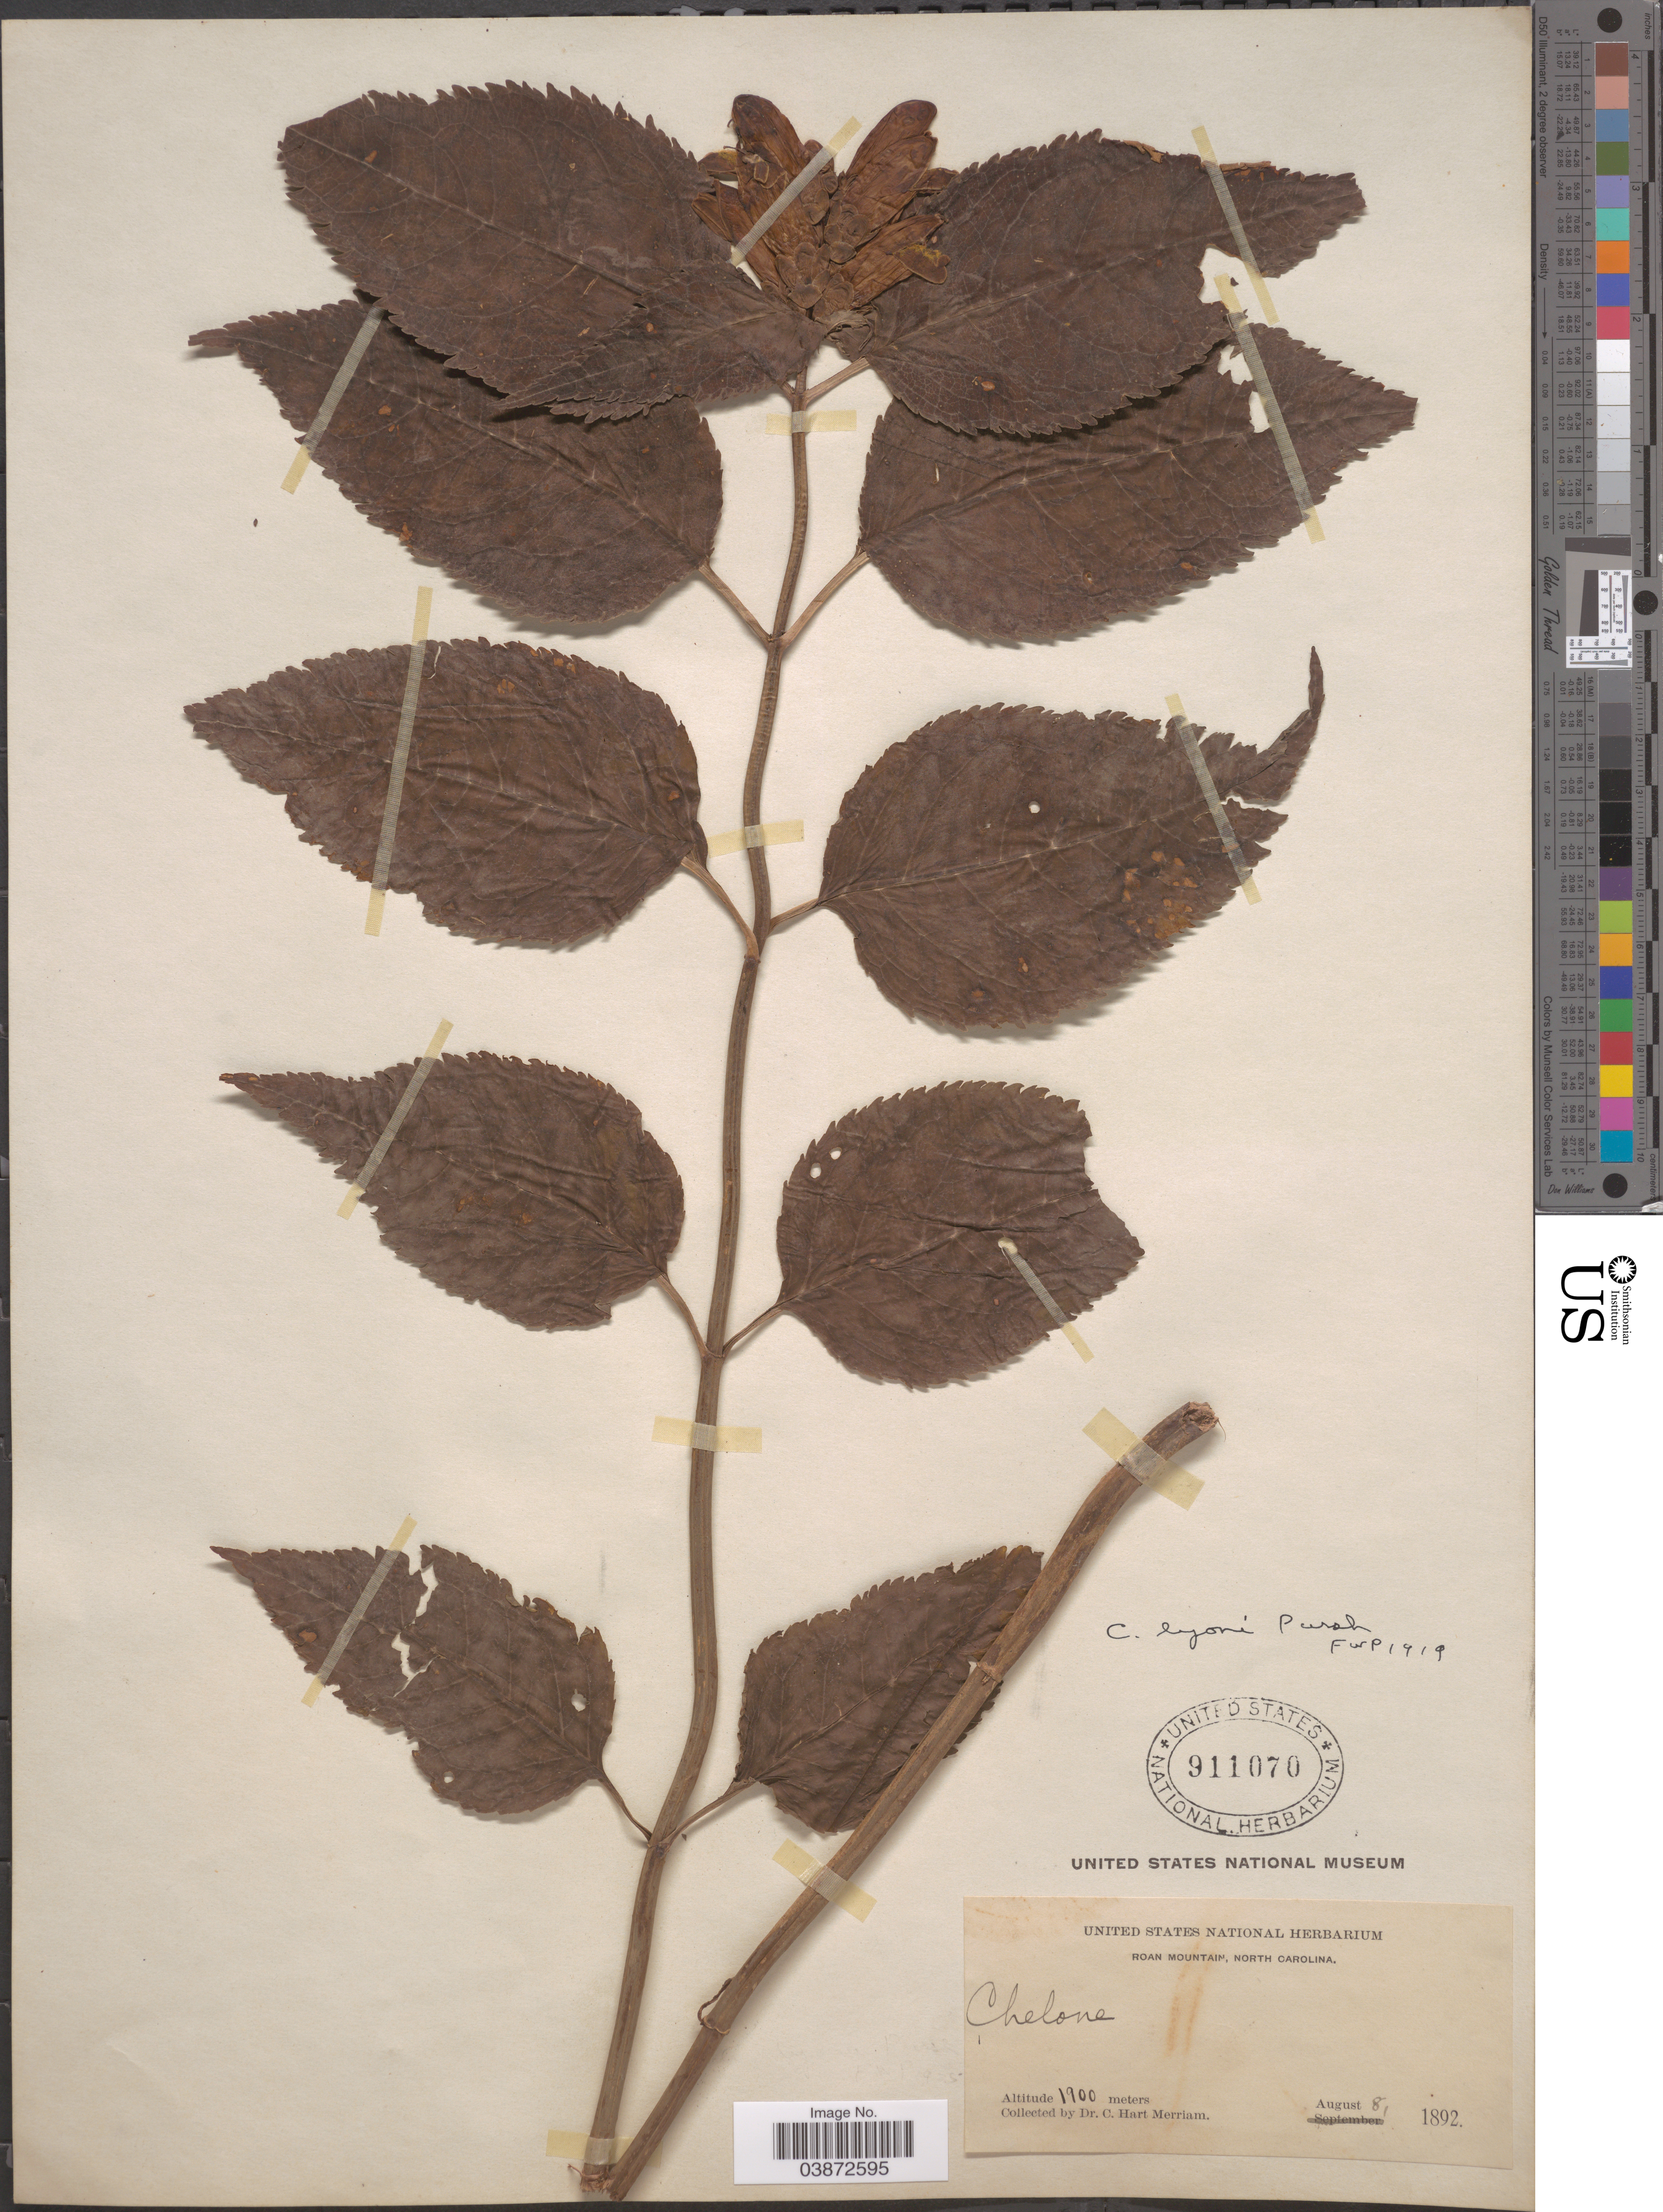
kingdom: Plantae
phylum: Tracheophyta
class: Magnoliopsida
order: Lamiales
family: Plantaginaceae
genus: Chelone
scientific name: Chelone lyonii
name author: Pursh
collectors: C. Merriam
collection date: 1892-08-08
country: United States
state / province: North Carolina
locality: Roan Mountain.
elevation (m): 1900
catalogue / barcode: US 911070